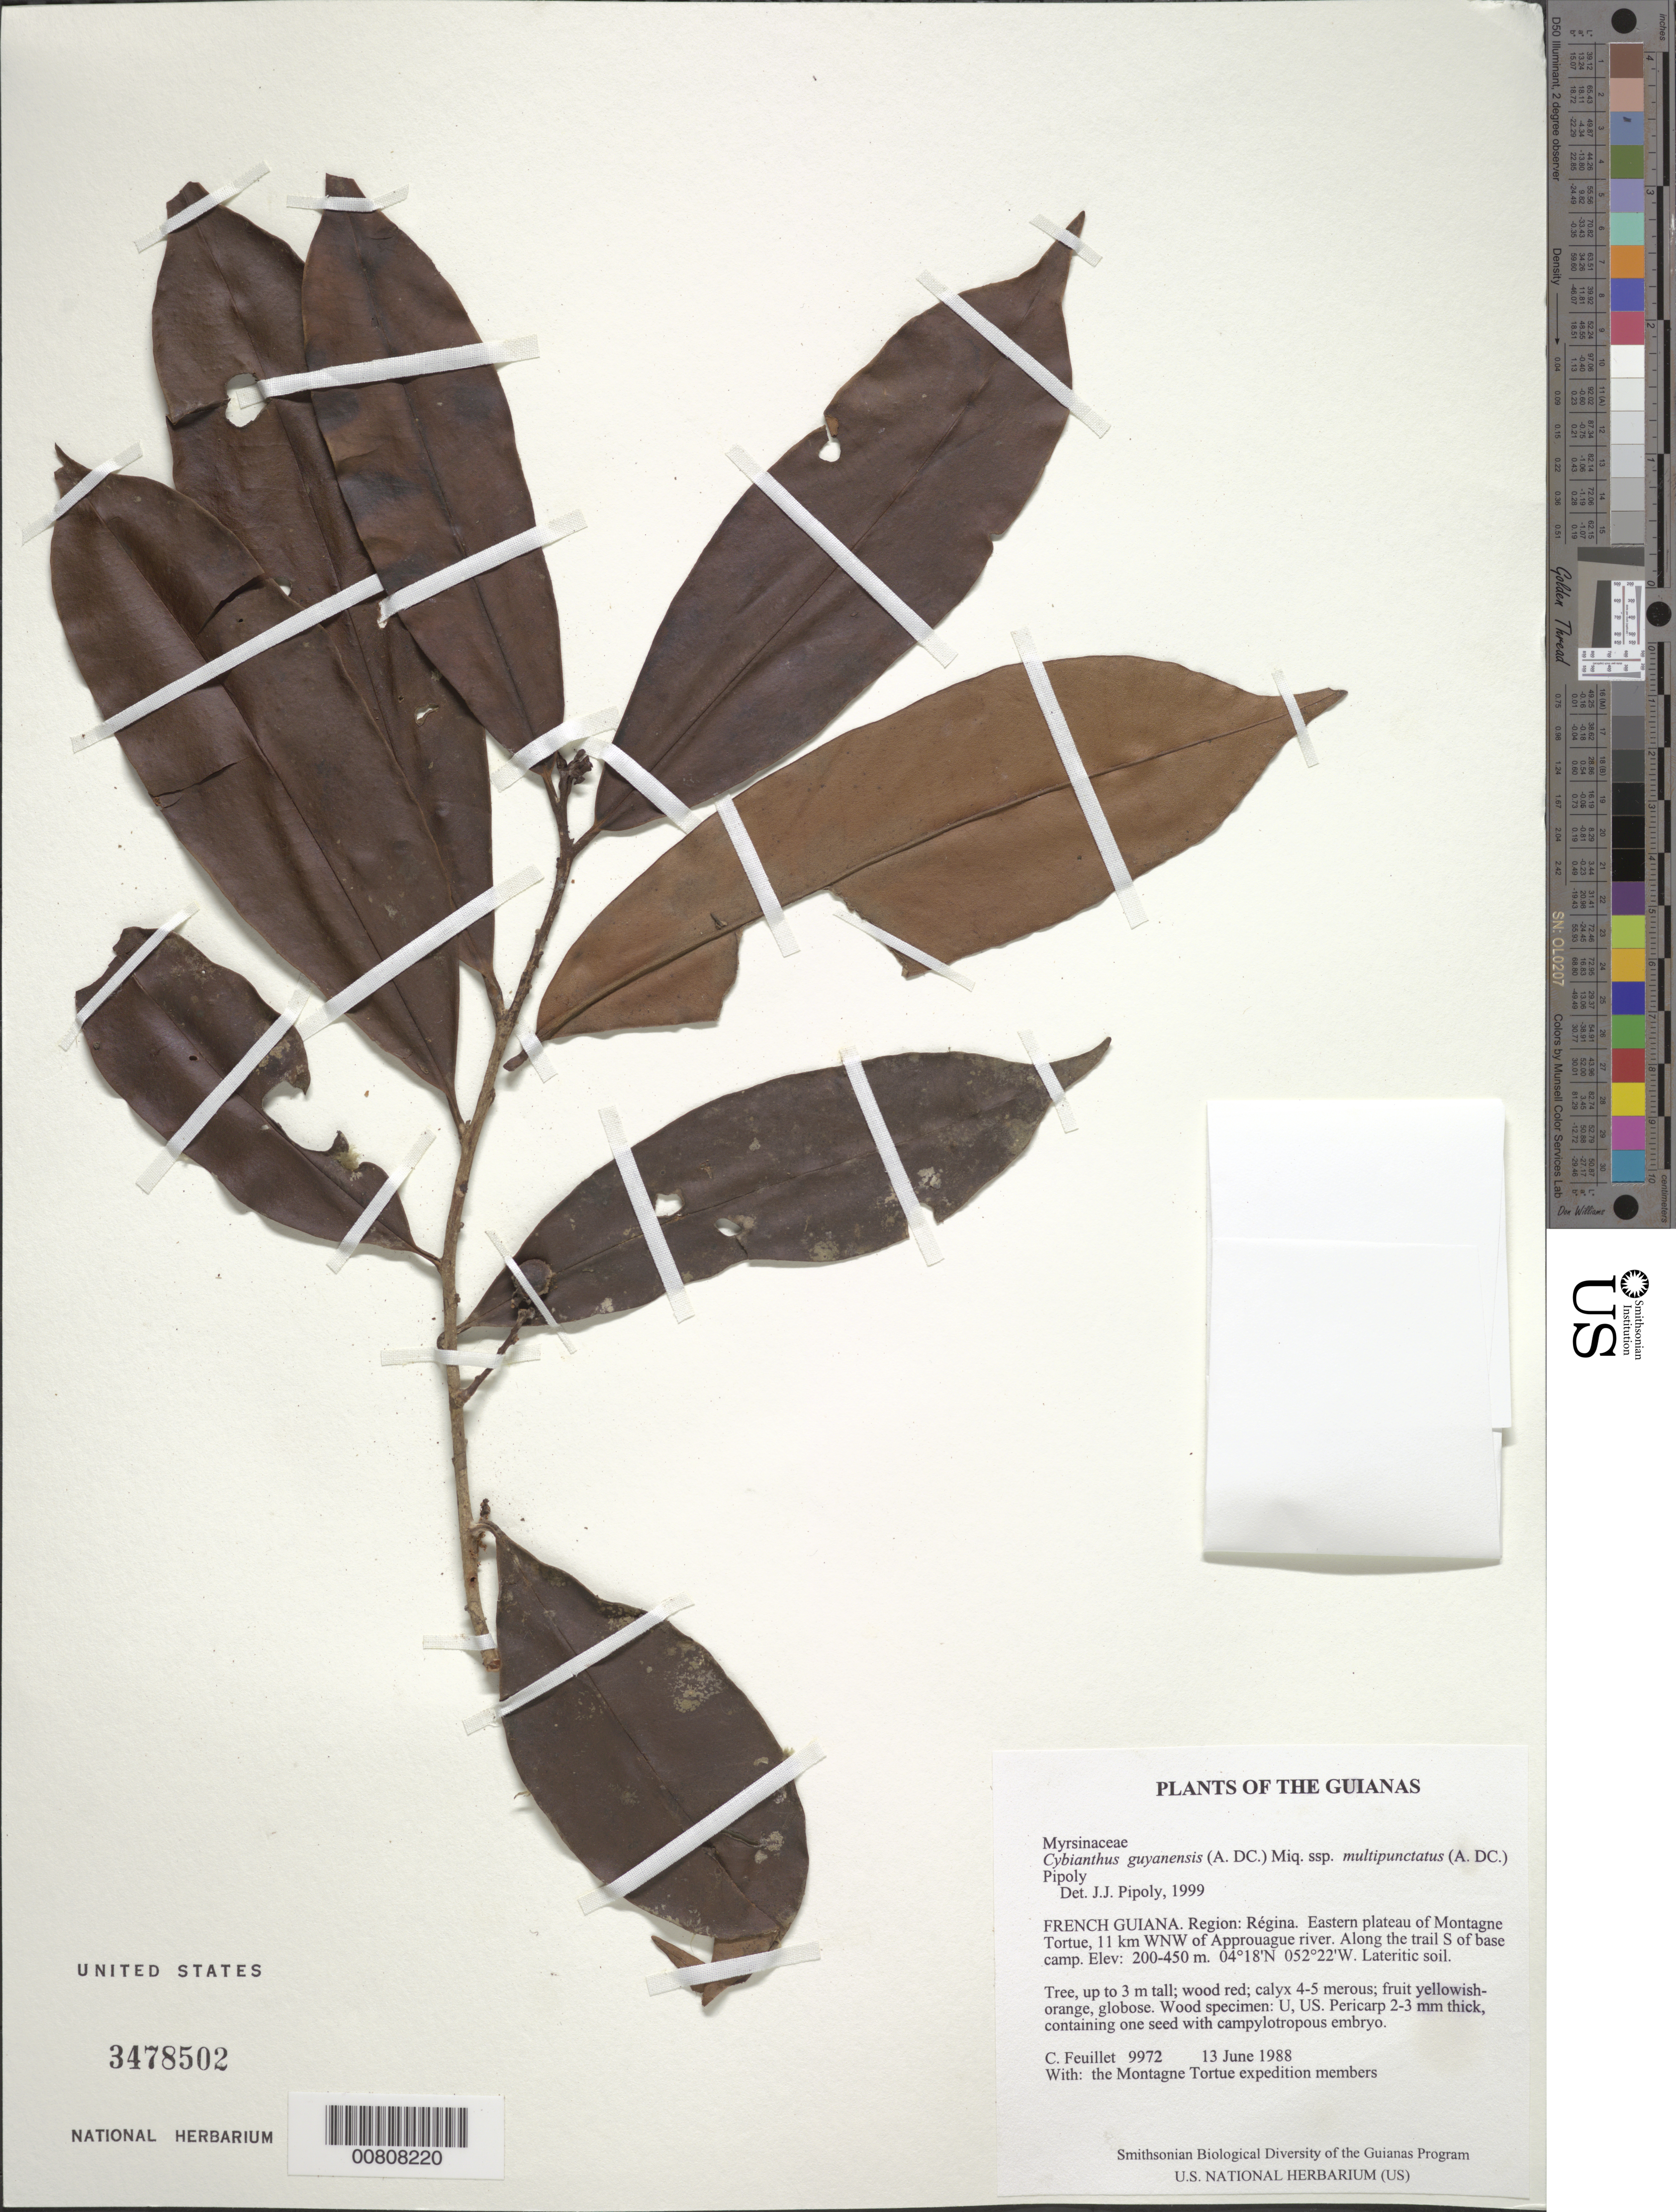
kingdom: Plantae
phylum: Tracheophyta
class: Magnoliopsida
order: Ericales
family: Primulaceae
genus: Cybianthus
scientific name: Cybianthus guyanensis subsp. multipunctatus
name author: (A. DC.) Pipoly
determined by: Pipoly, J. J., III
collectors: C. Feuillet & Montagne Torte Exped. members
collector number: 9972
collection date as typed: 13 June 1988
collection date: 1988-06-13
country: French Guiana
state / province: Cayenne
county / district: Regina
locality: Eastern plateau of Montagne Tortue, 11 km WNW of Approuague river. Along the trail S of base camp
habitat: Lateritic soil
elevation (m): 200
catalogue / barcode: US 3478502